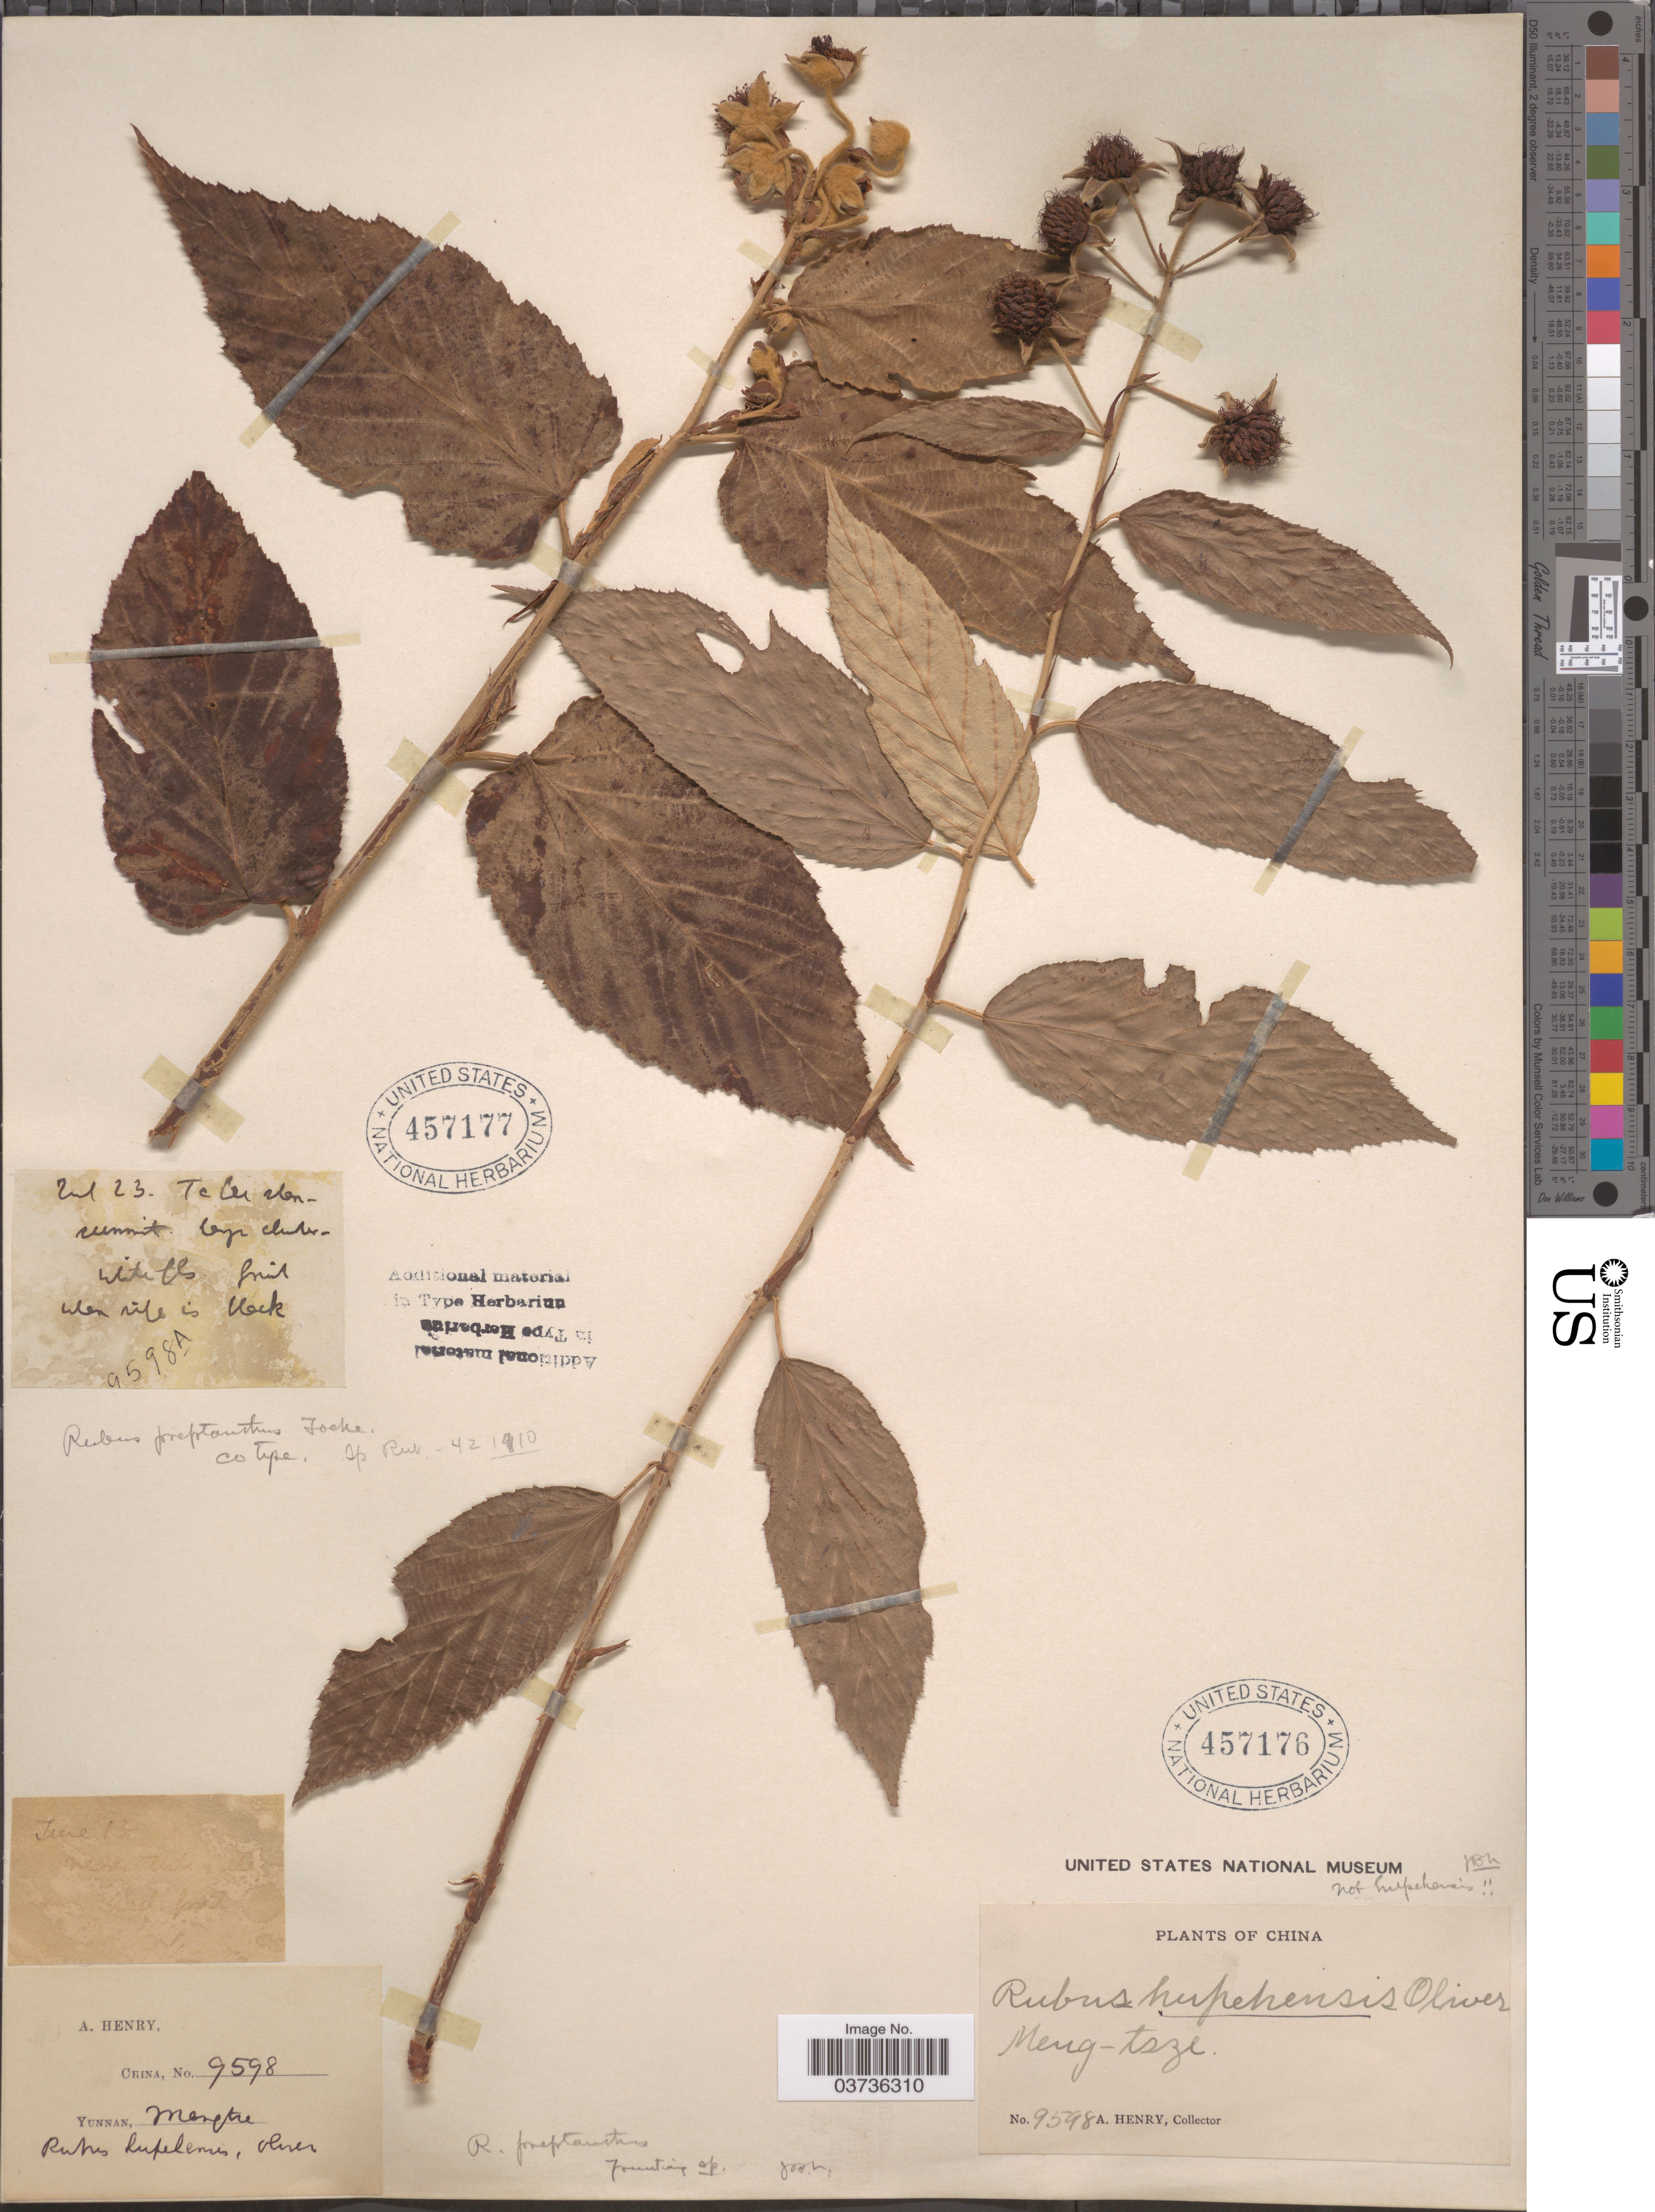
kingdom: Plantae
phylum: Tracheophyta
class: Magnoliopsida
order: Rosales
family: Rosaceae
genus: Rubus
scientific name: Rubus preptanthus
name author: Focke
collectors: A. Henry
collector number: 9598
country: China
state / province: Yunnan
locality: Meng-tsze.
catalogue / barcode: US 457176